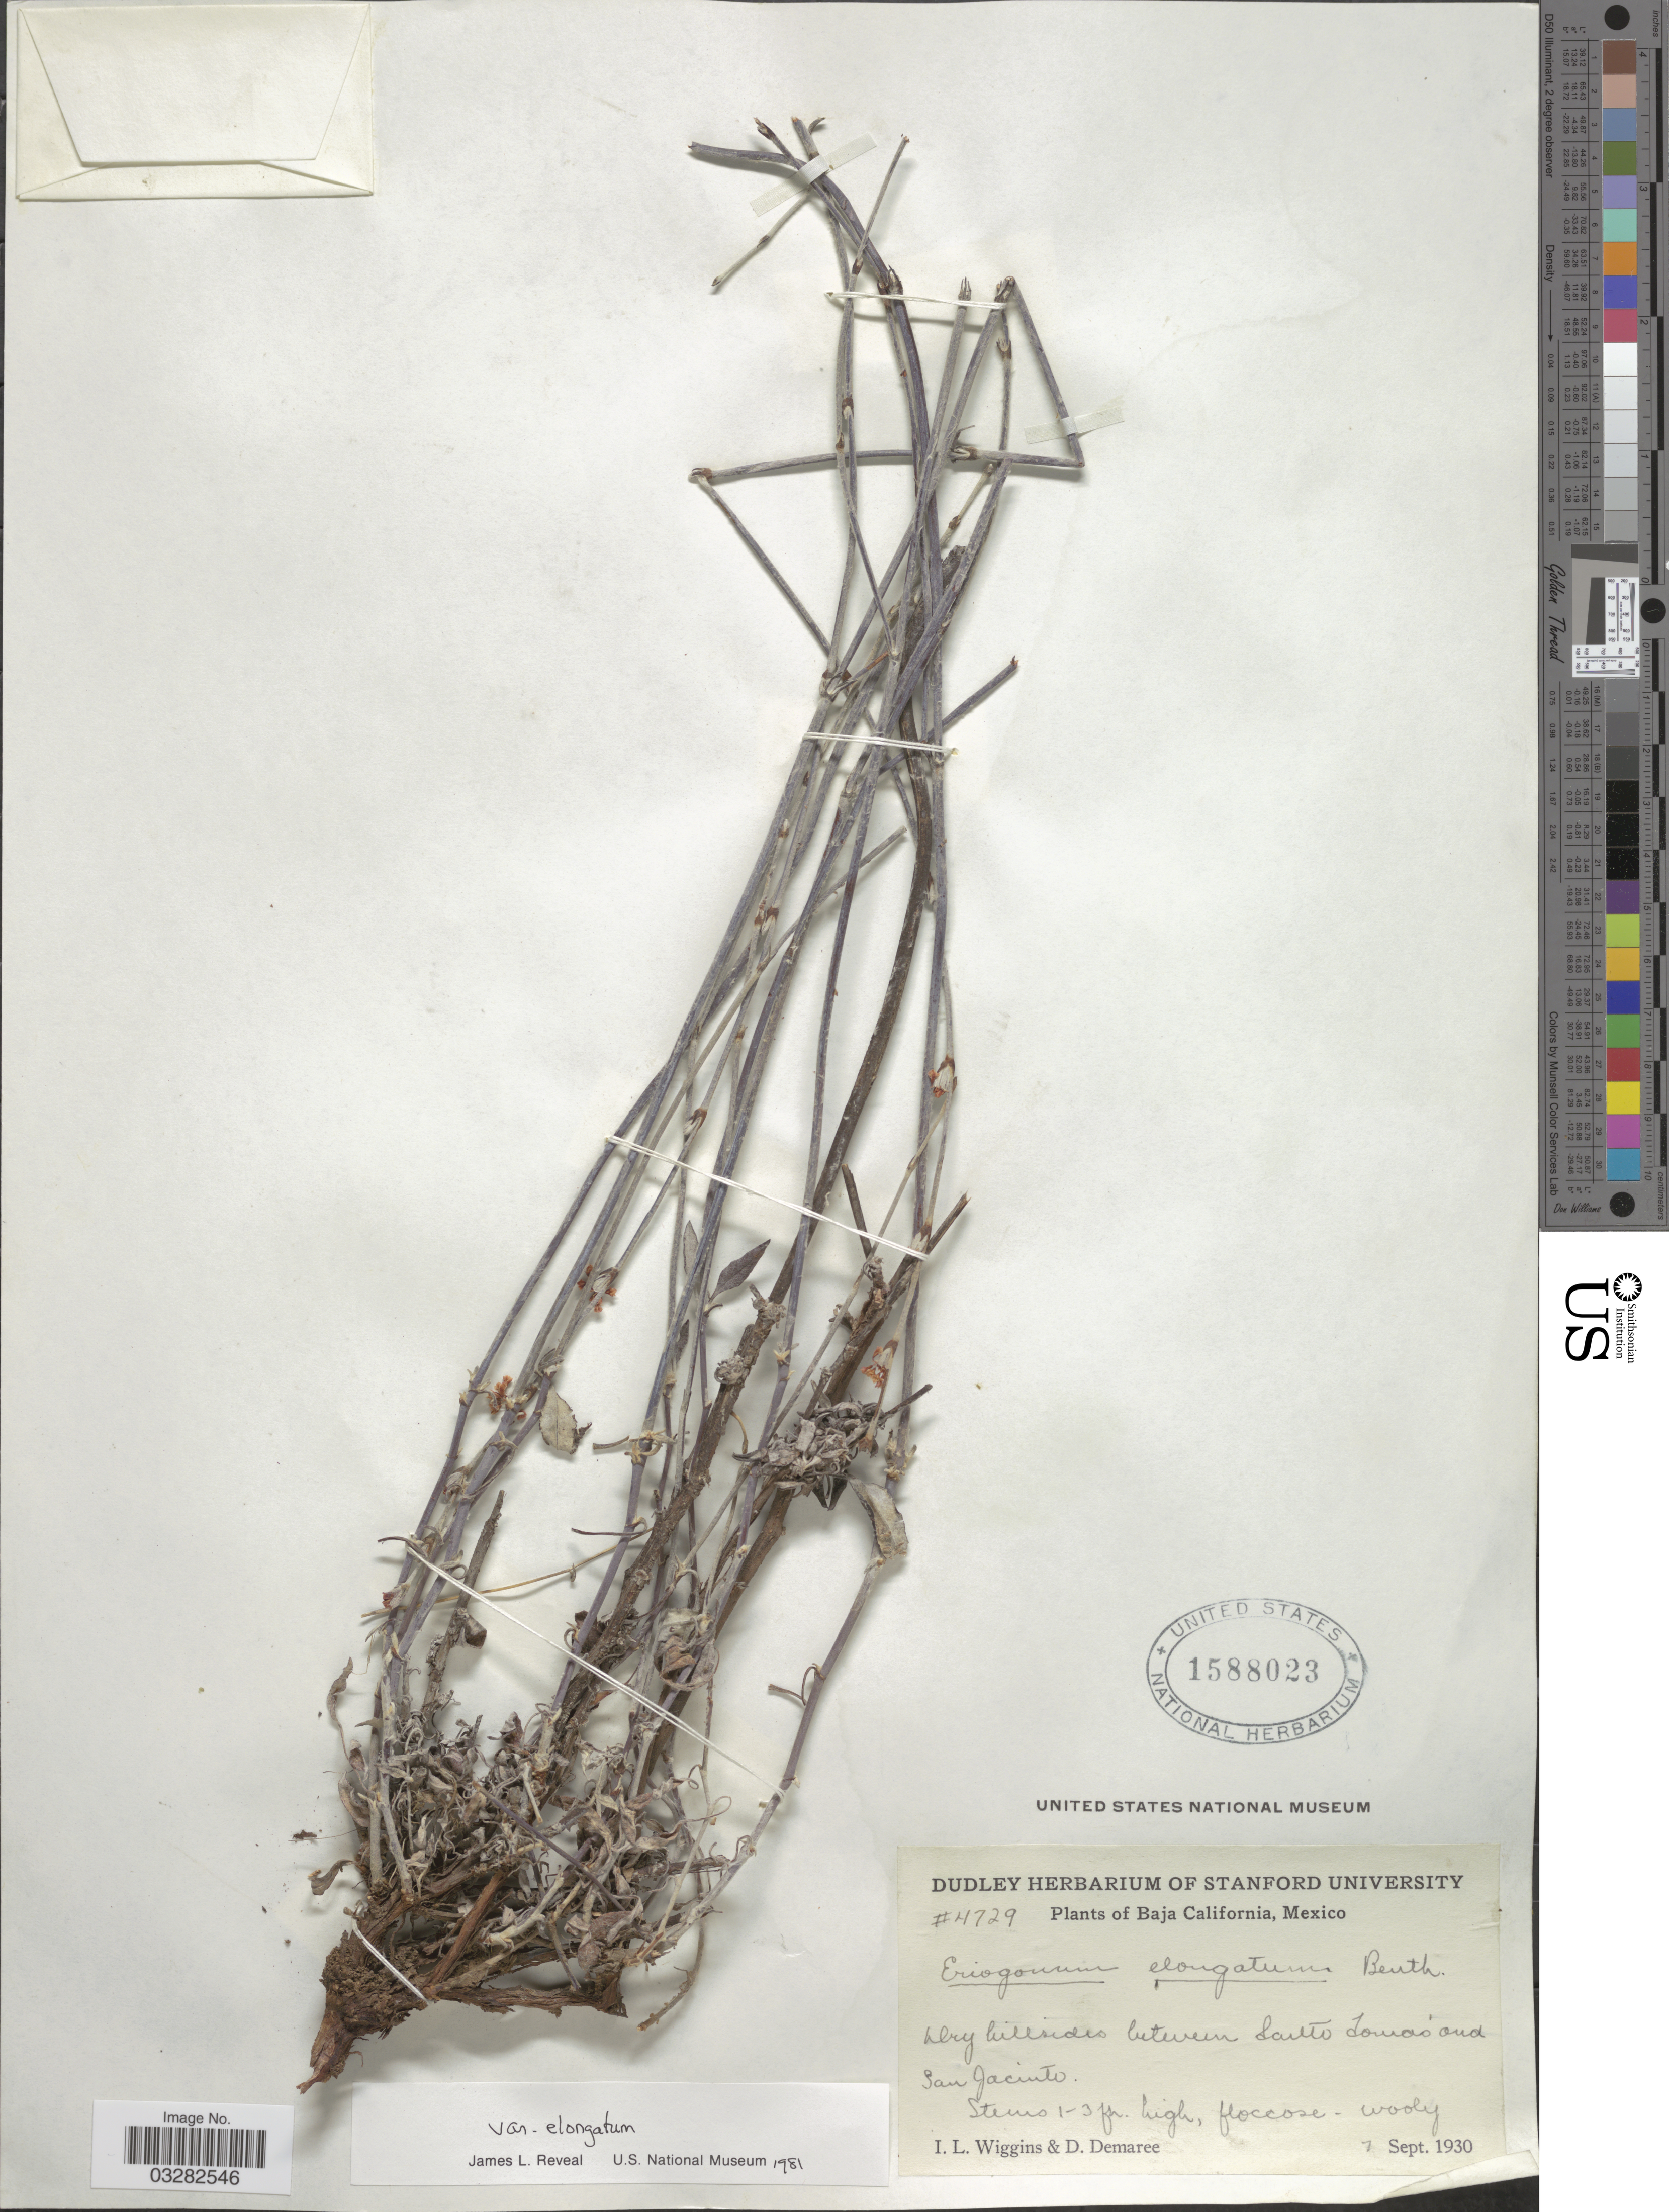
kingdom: Plantae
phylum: Tracheophyta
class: Magnoliopsida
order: Caryophyllales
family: Polygonaceae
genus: Eriogonum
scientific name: Eriogonum elongatum var. elongatum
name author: Benth.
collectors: I. L. Wiggins & D. Demaree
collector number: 4729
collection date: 1930-09-07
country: Mexico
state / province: Baja California Norte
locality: Dry hillsides between Santo Tomas and San Jacinto.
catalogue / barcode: US 1588023